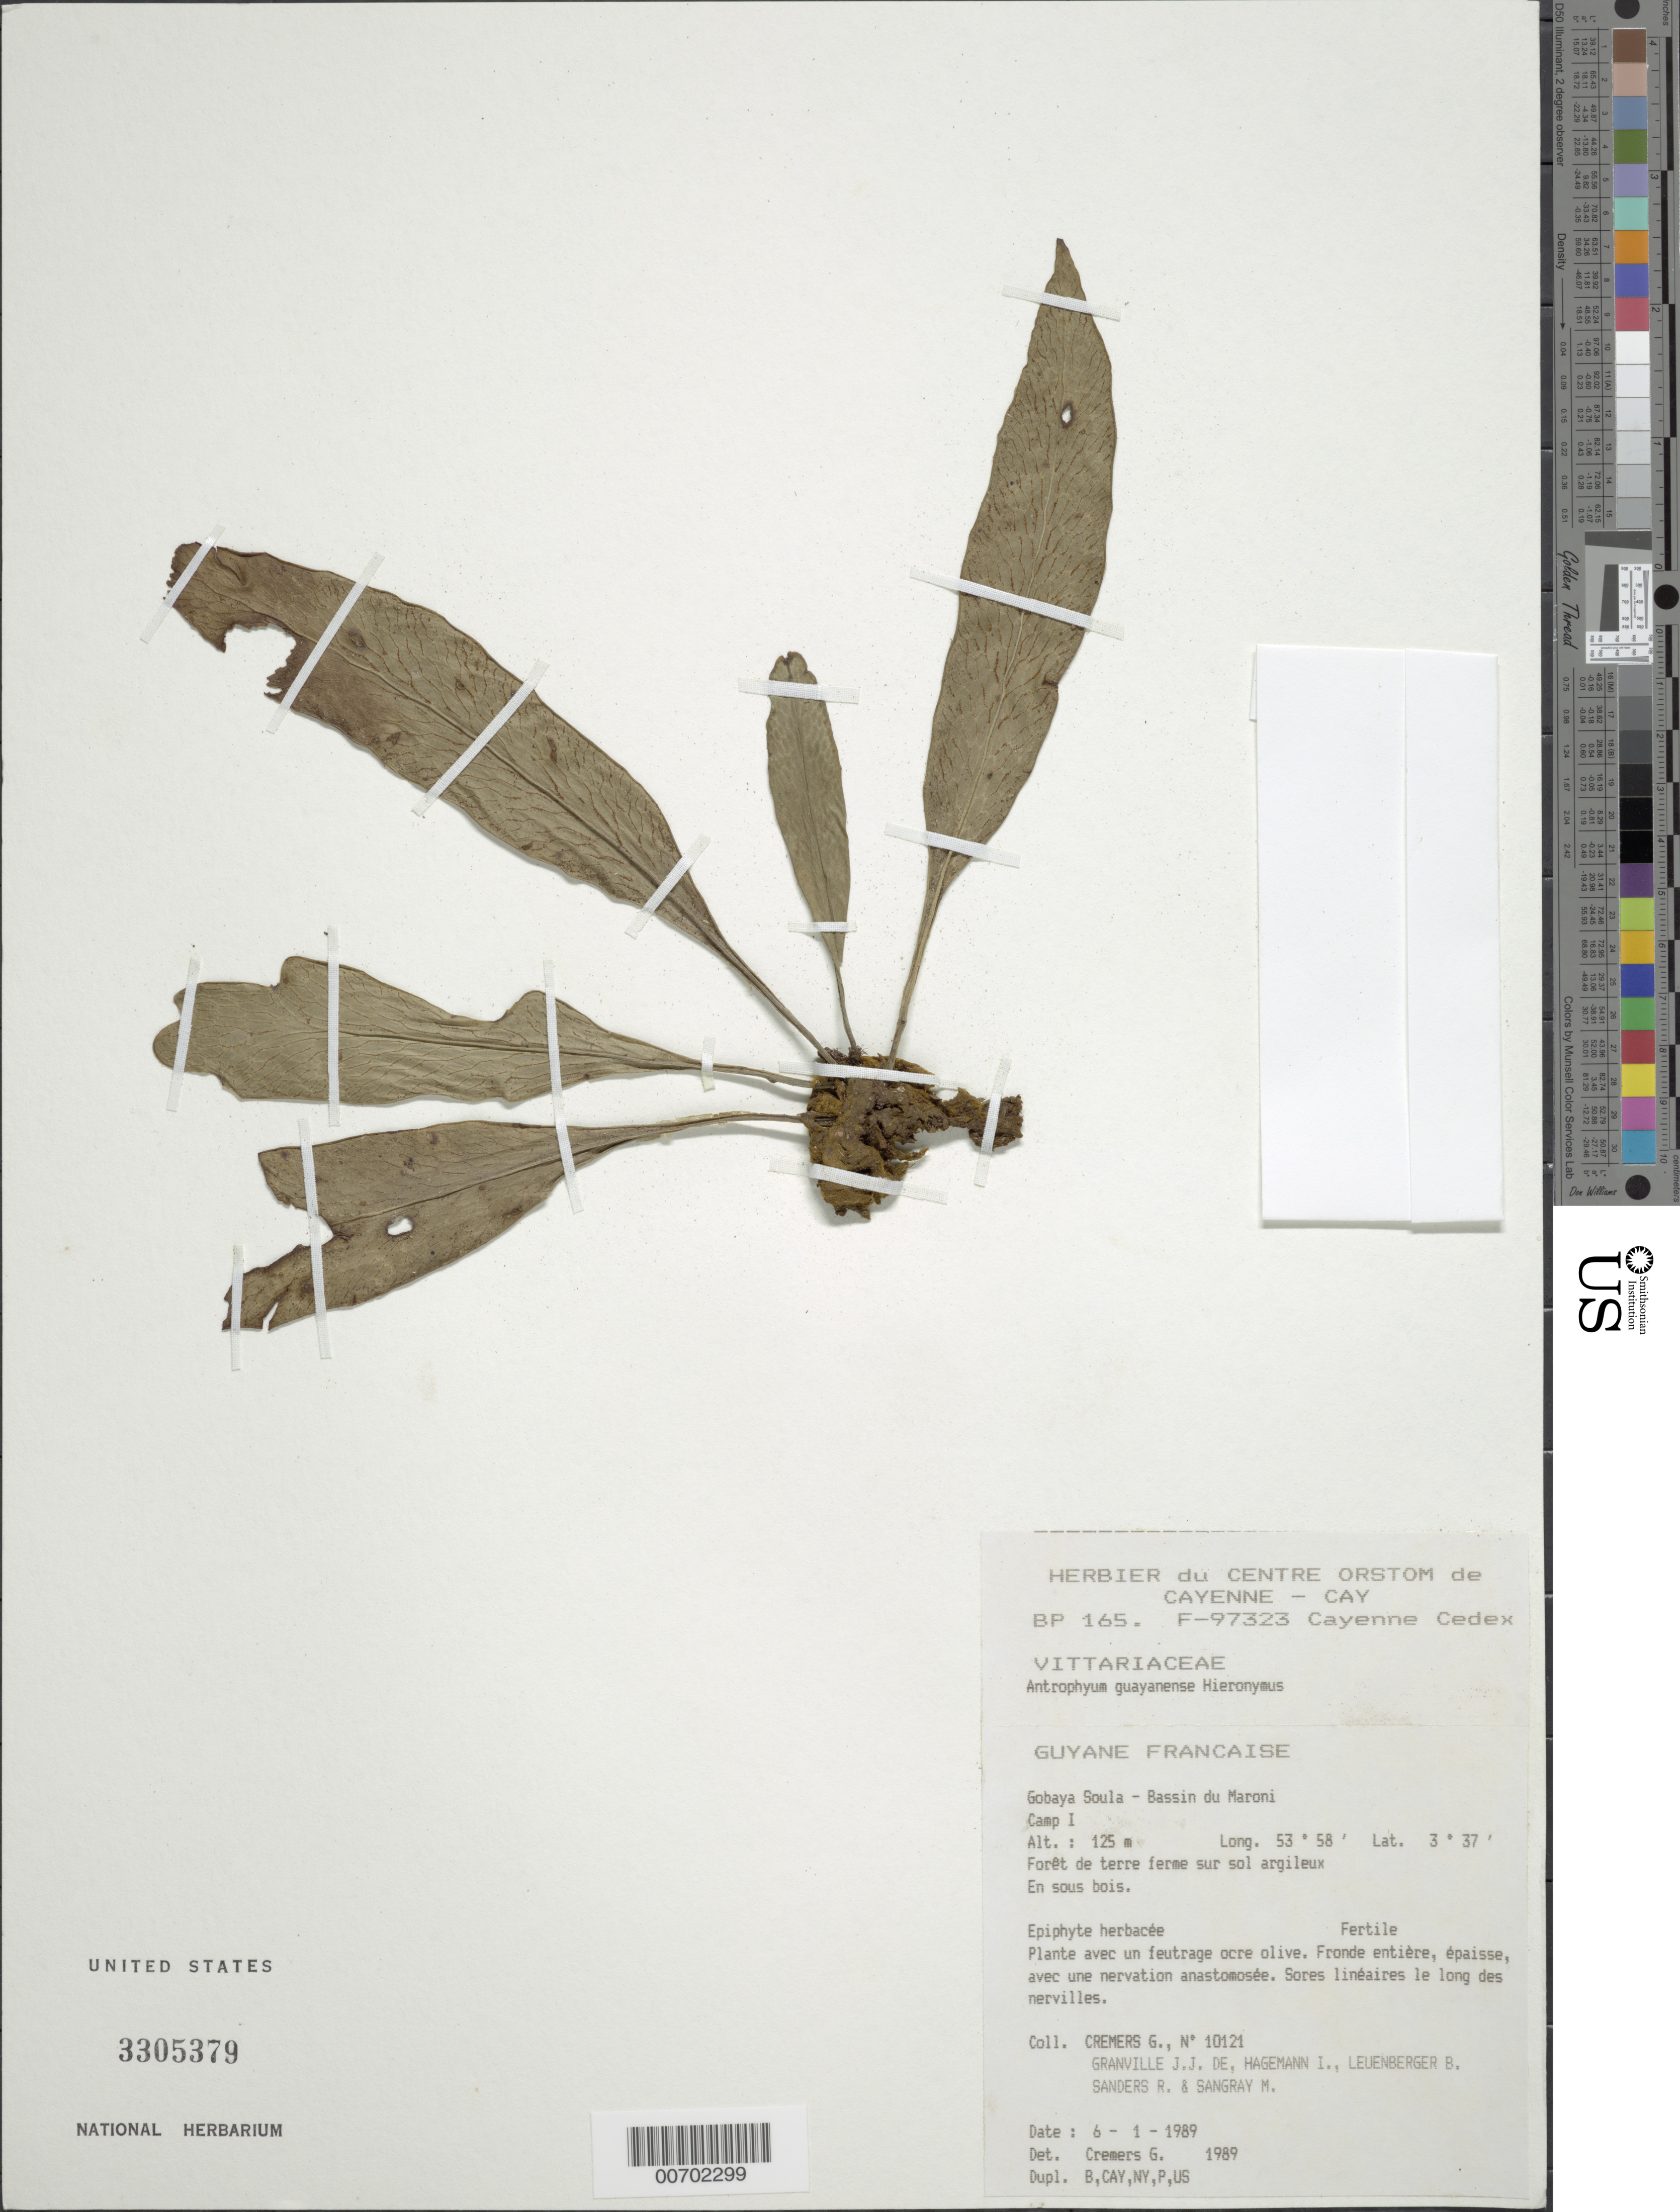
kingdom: Plantae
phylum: Tracheophyta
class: Polypodiopsida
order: Polypodiales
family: Pteridaceae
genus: Polytaenium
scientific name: Polytaenium guayanense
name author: (Hieron.) Alston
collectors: G. Cremers et al.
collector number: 10121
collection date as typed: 6-Jan-89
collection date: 1989-01-06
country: French Guiana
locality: Gobaya Soula, Bassin du Maroni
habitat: Forest on terra firma; clay soil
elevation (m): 125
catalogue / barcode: US 3305379